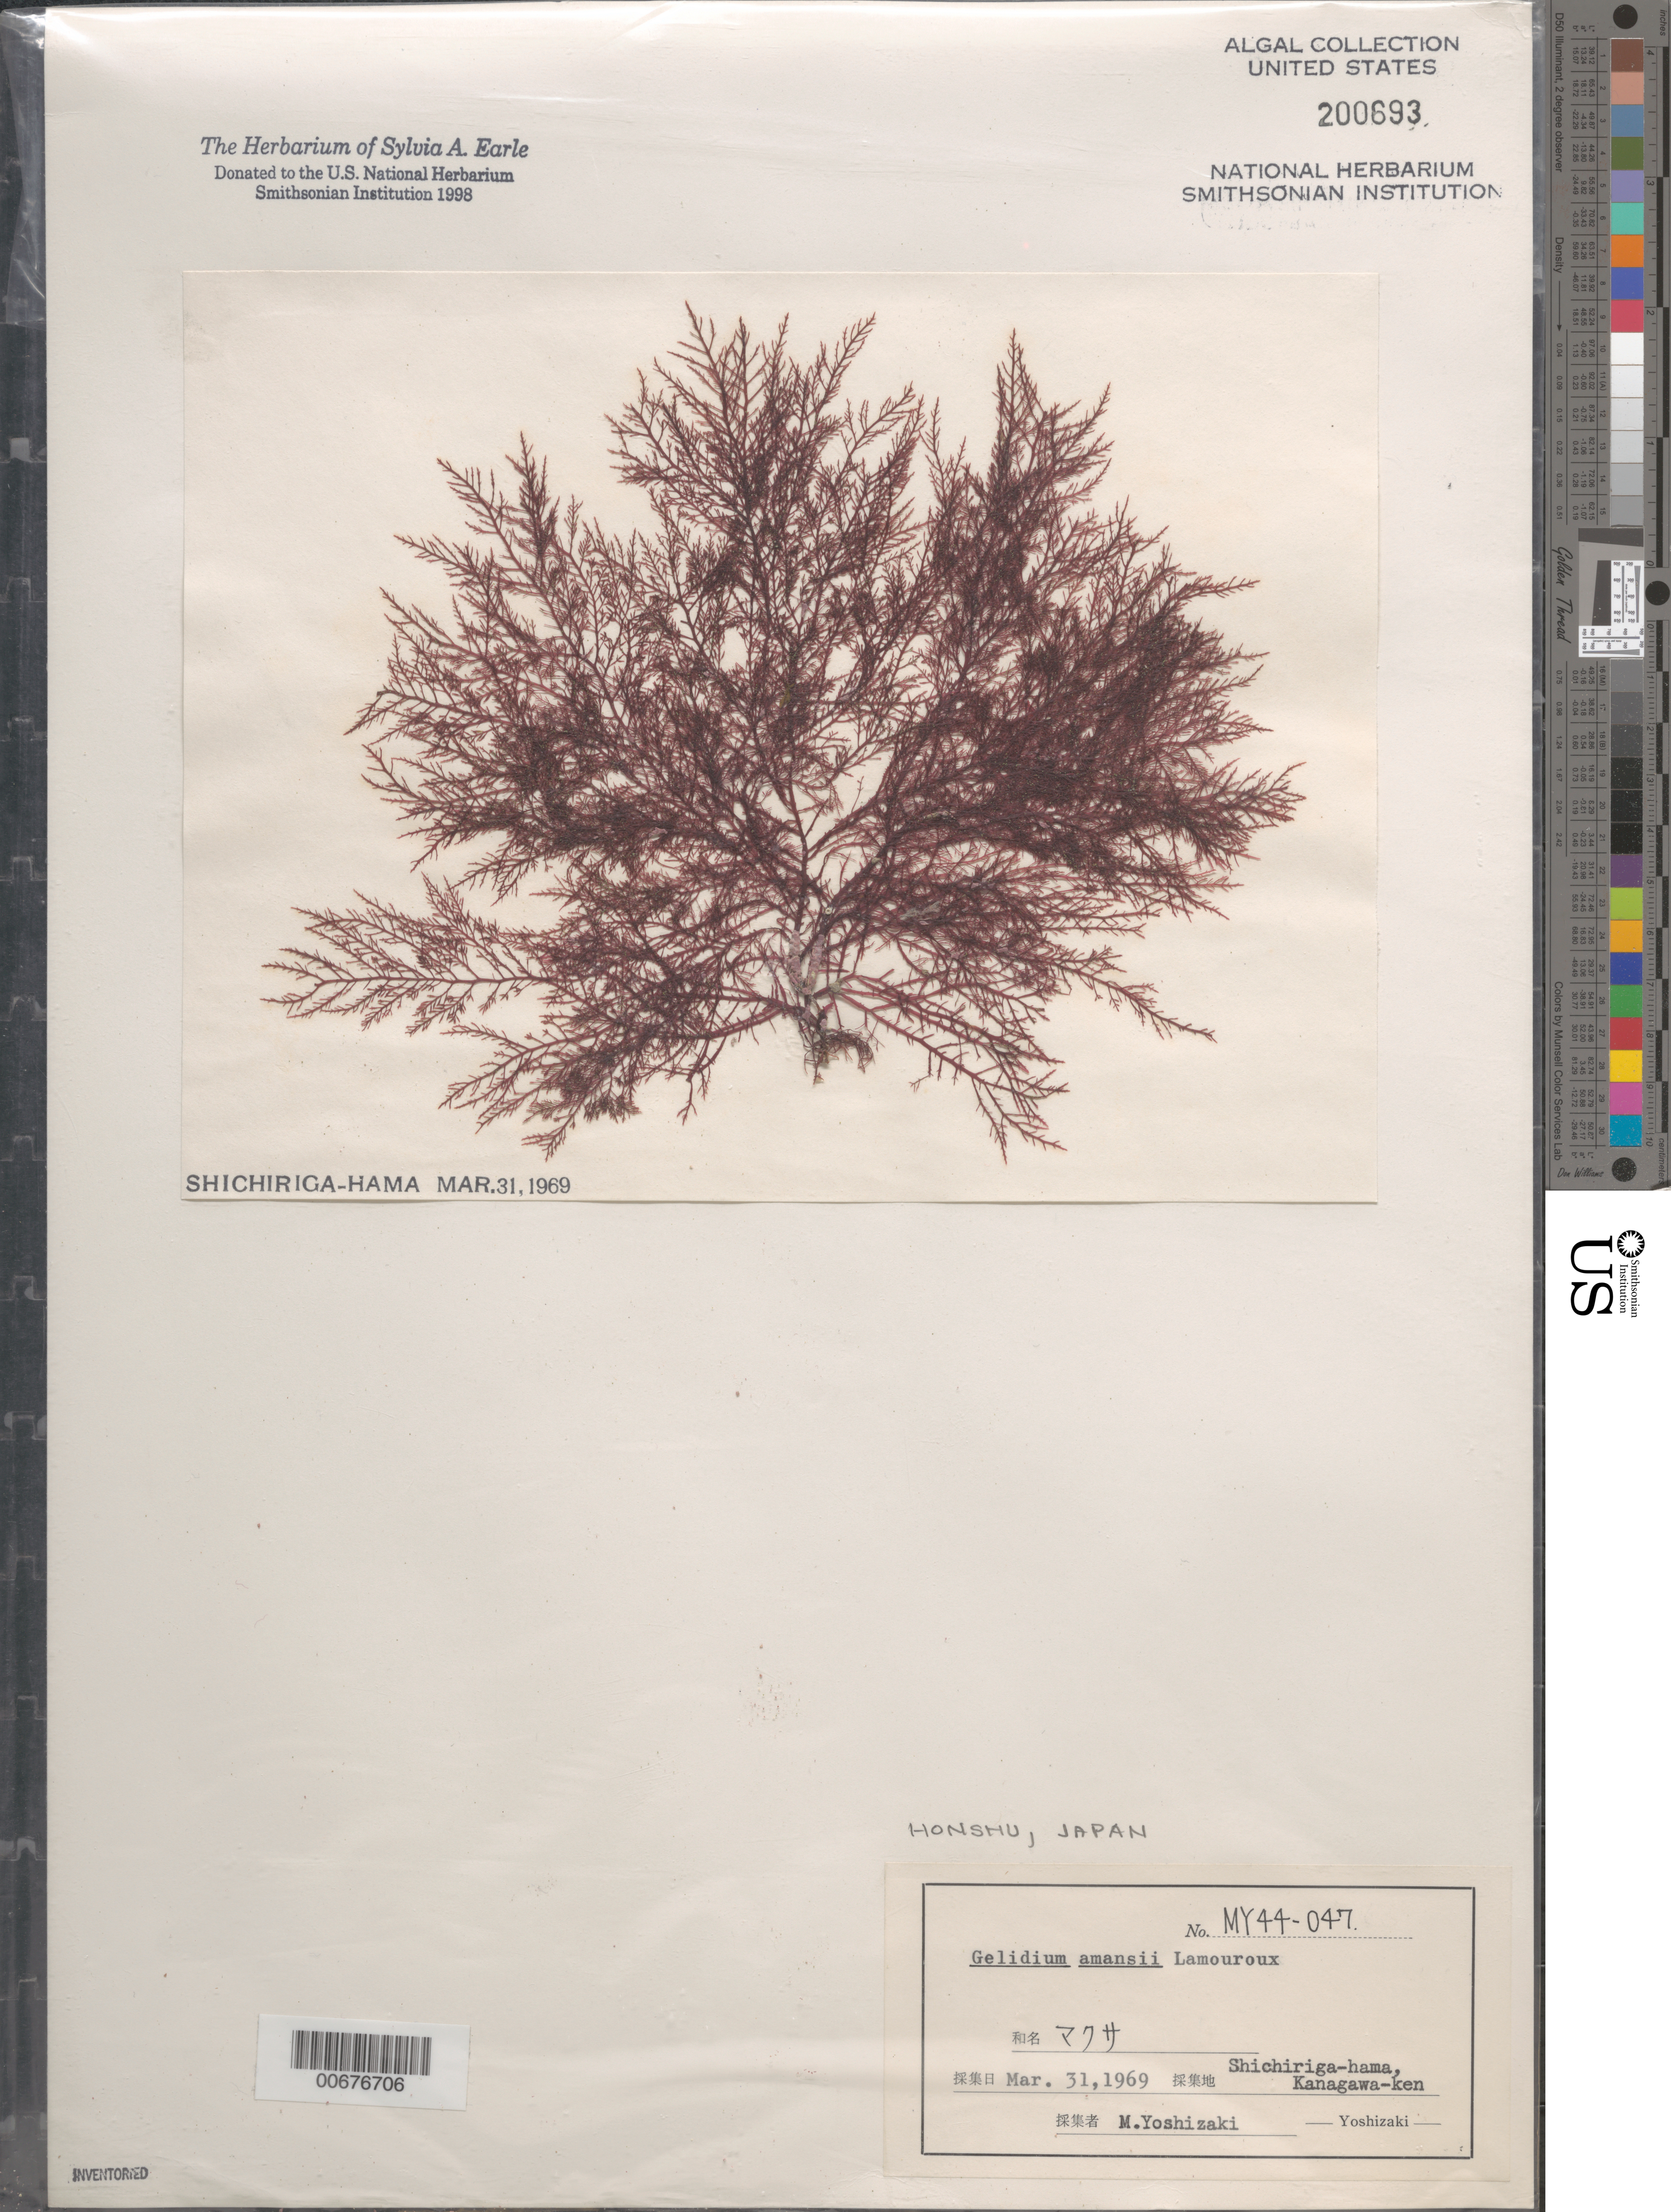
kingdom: Plantae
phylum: Rhodophyta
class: Florideophyceae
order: Gelidiales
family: Gelidiaceae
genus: Gelidium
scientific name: Gelidium amansii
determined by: Yoshizaki, M.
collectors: M. Yoshizaki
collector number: MY 44-047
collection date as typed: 31 Mar 1969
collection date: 1969-03-31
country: Japan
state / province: Kanagawa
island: Honshu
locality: Shichiriga-hama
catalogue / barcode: US 200693